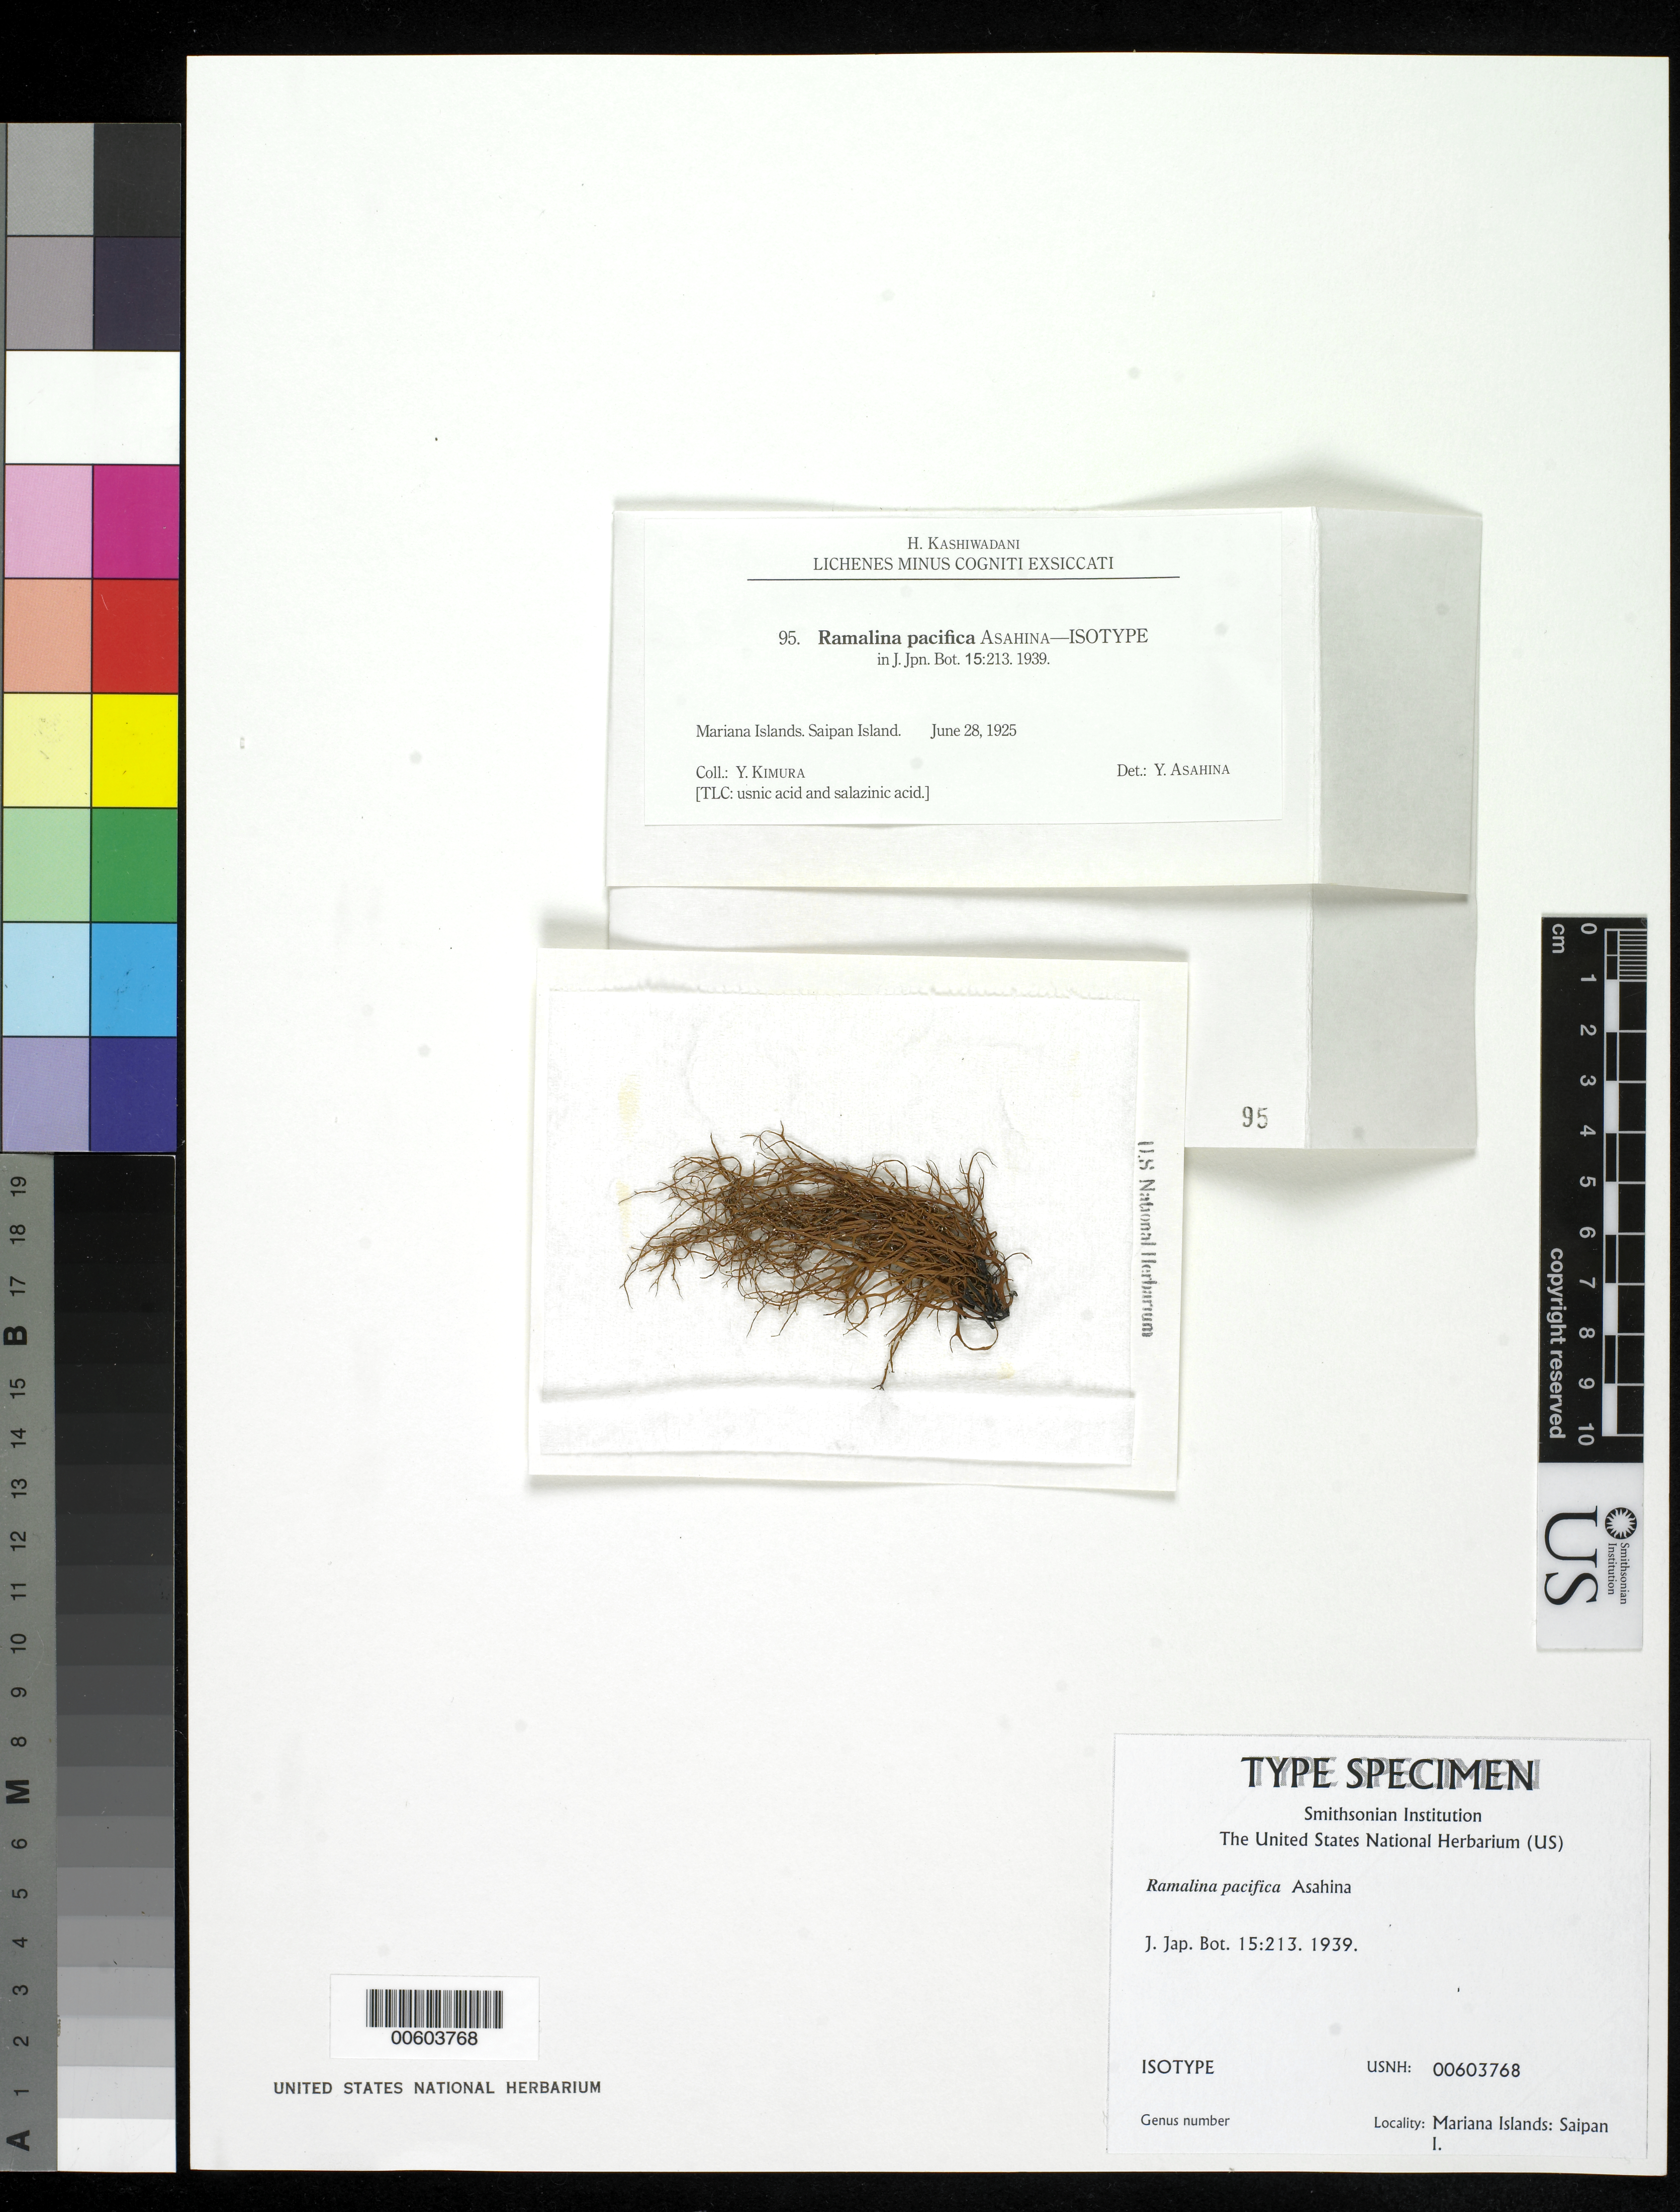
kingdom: Fungi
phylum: Ascomycota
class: Lecanoromycetes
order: Lecanorales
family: Ramalinaceae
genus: Ramalina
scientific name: Ramalina pacifica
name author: Asahina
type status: Isotype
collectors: Y. Kimura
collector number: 95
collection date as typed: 28 Jun 1925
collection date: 1925-06-28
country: Northern Mariana Islands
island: Saipan